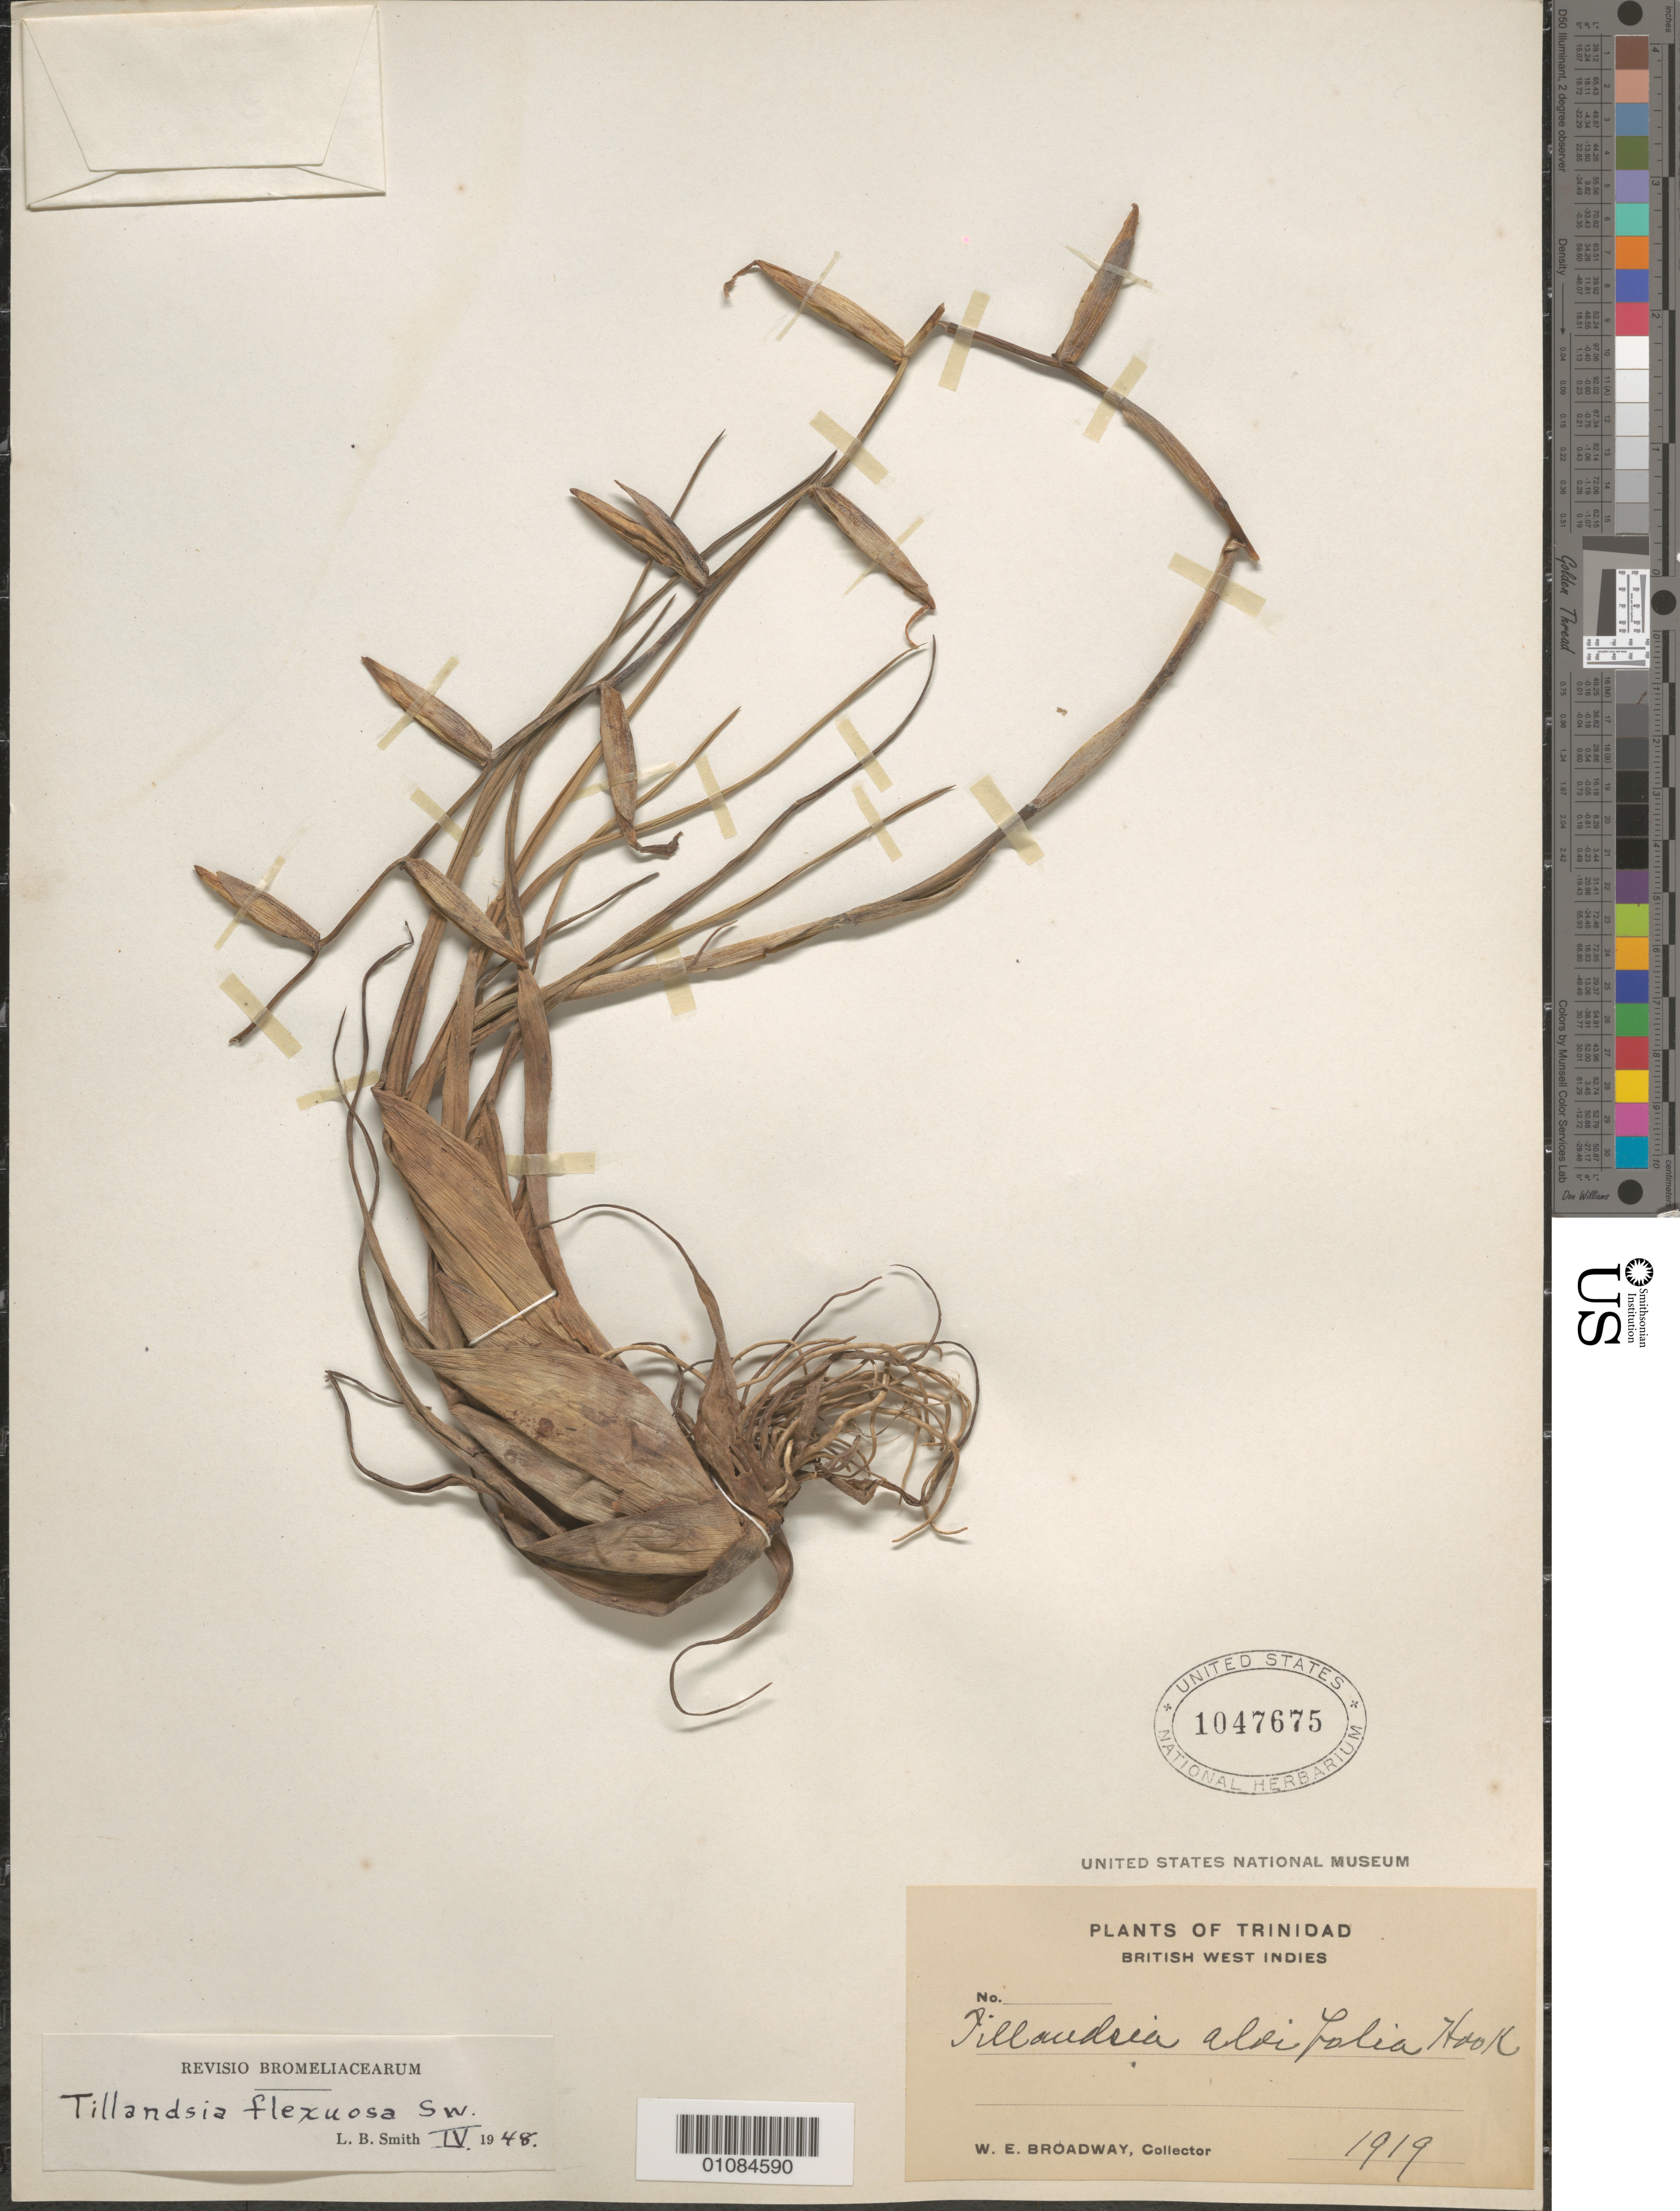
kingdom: Plantae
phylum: Tracheophyta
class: Liliopsida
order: Poales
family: Bromeliaceae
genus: Tillandsia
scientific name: Tillandsia flexuosa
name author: Sw.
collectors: W. E. Broadway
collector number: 1919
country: Trinidad and Tobago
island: Trinidad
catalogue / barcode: US 1047675